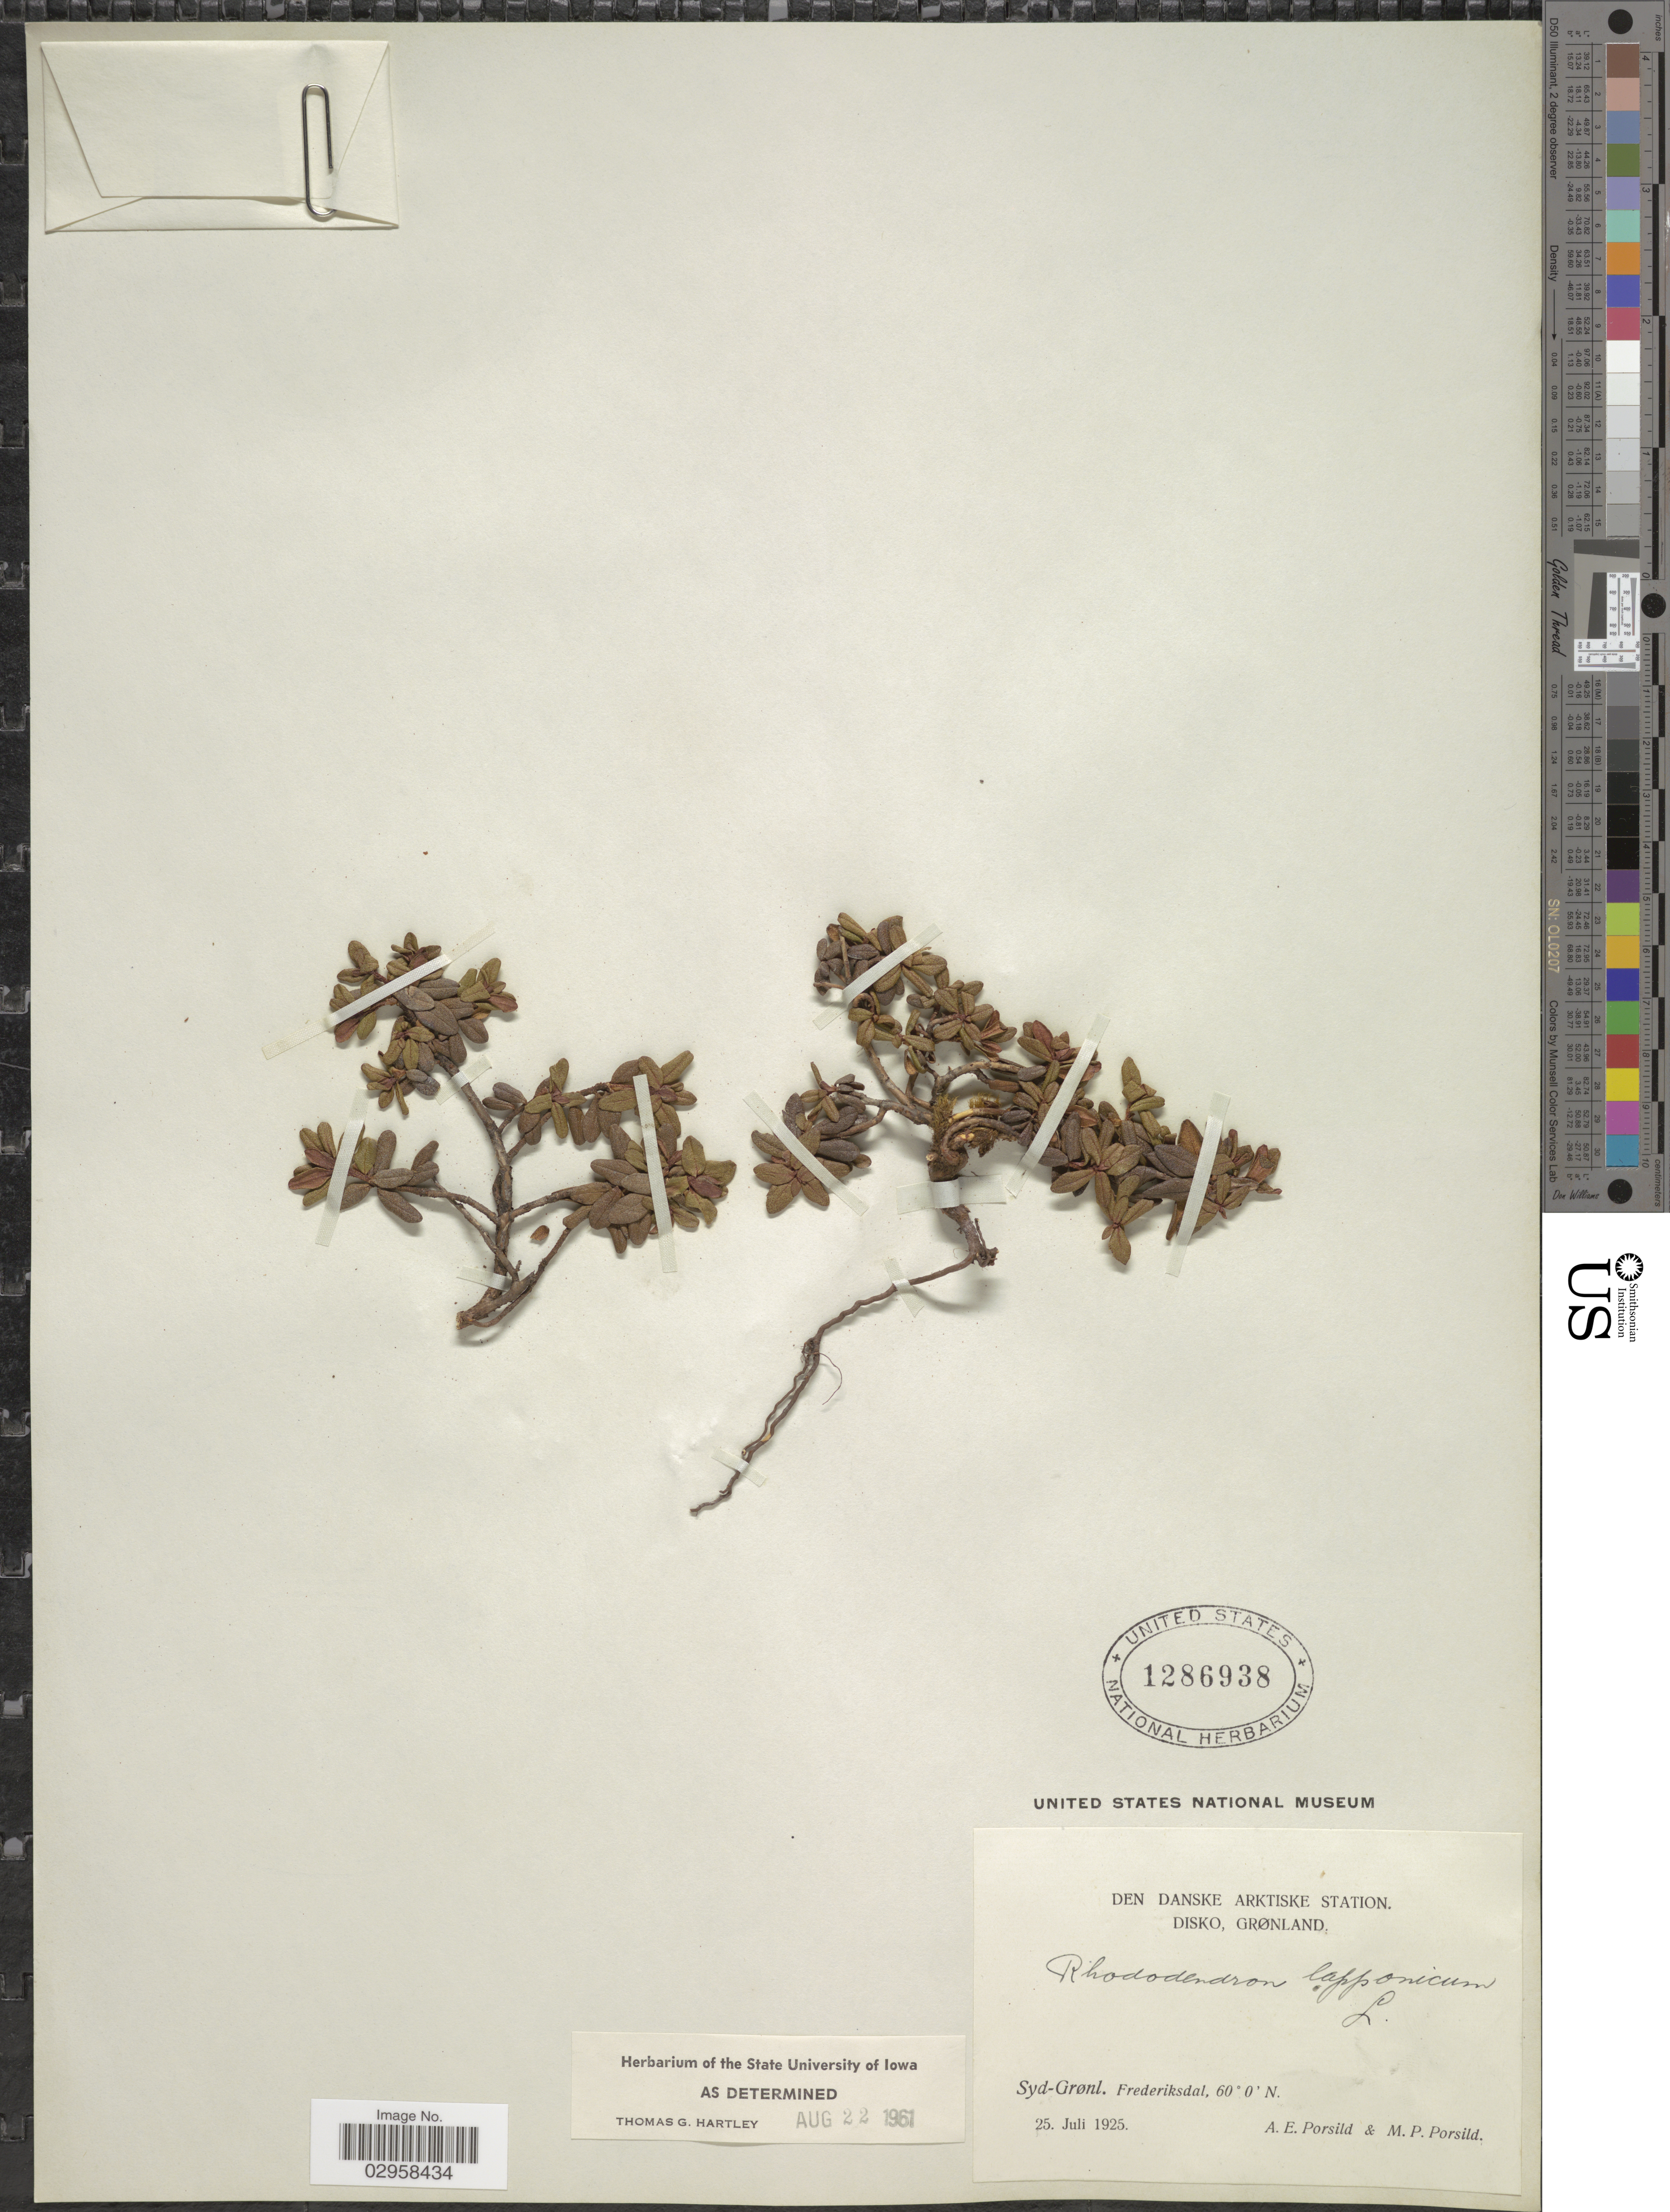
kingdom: Plantae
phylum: Tracheophyta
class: Magnoliopsida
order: Ericales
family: Ericaceae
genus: Rhododendron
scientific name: Rhododendron lapponicum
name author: (L.) Wahlenb.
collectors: A. E. Porsild & M. P. Porsild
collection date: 1925-07-25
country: Greenland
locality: Den Danske Arktiske Station. Disko, Grønland. Syd-Grønl. Frederiksdal.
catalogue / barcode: US 1286938